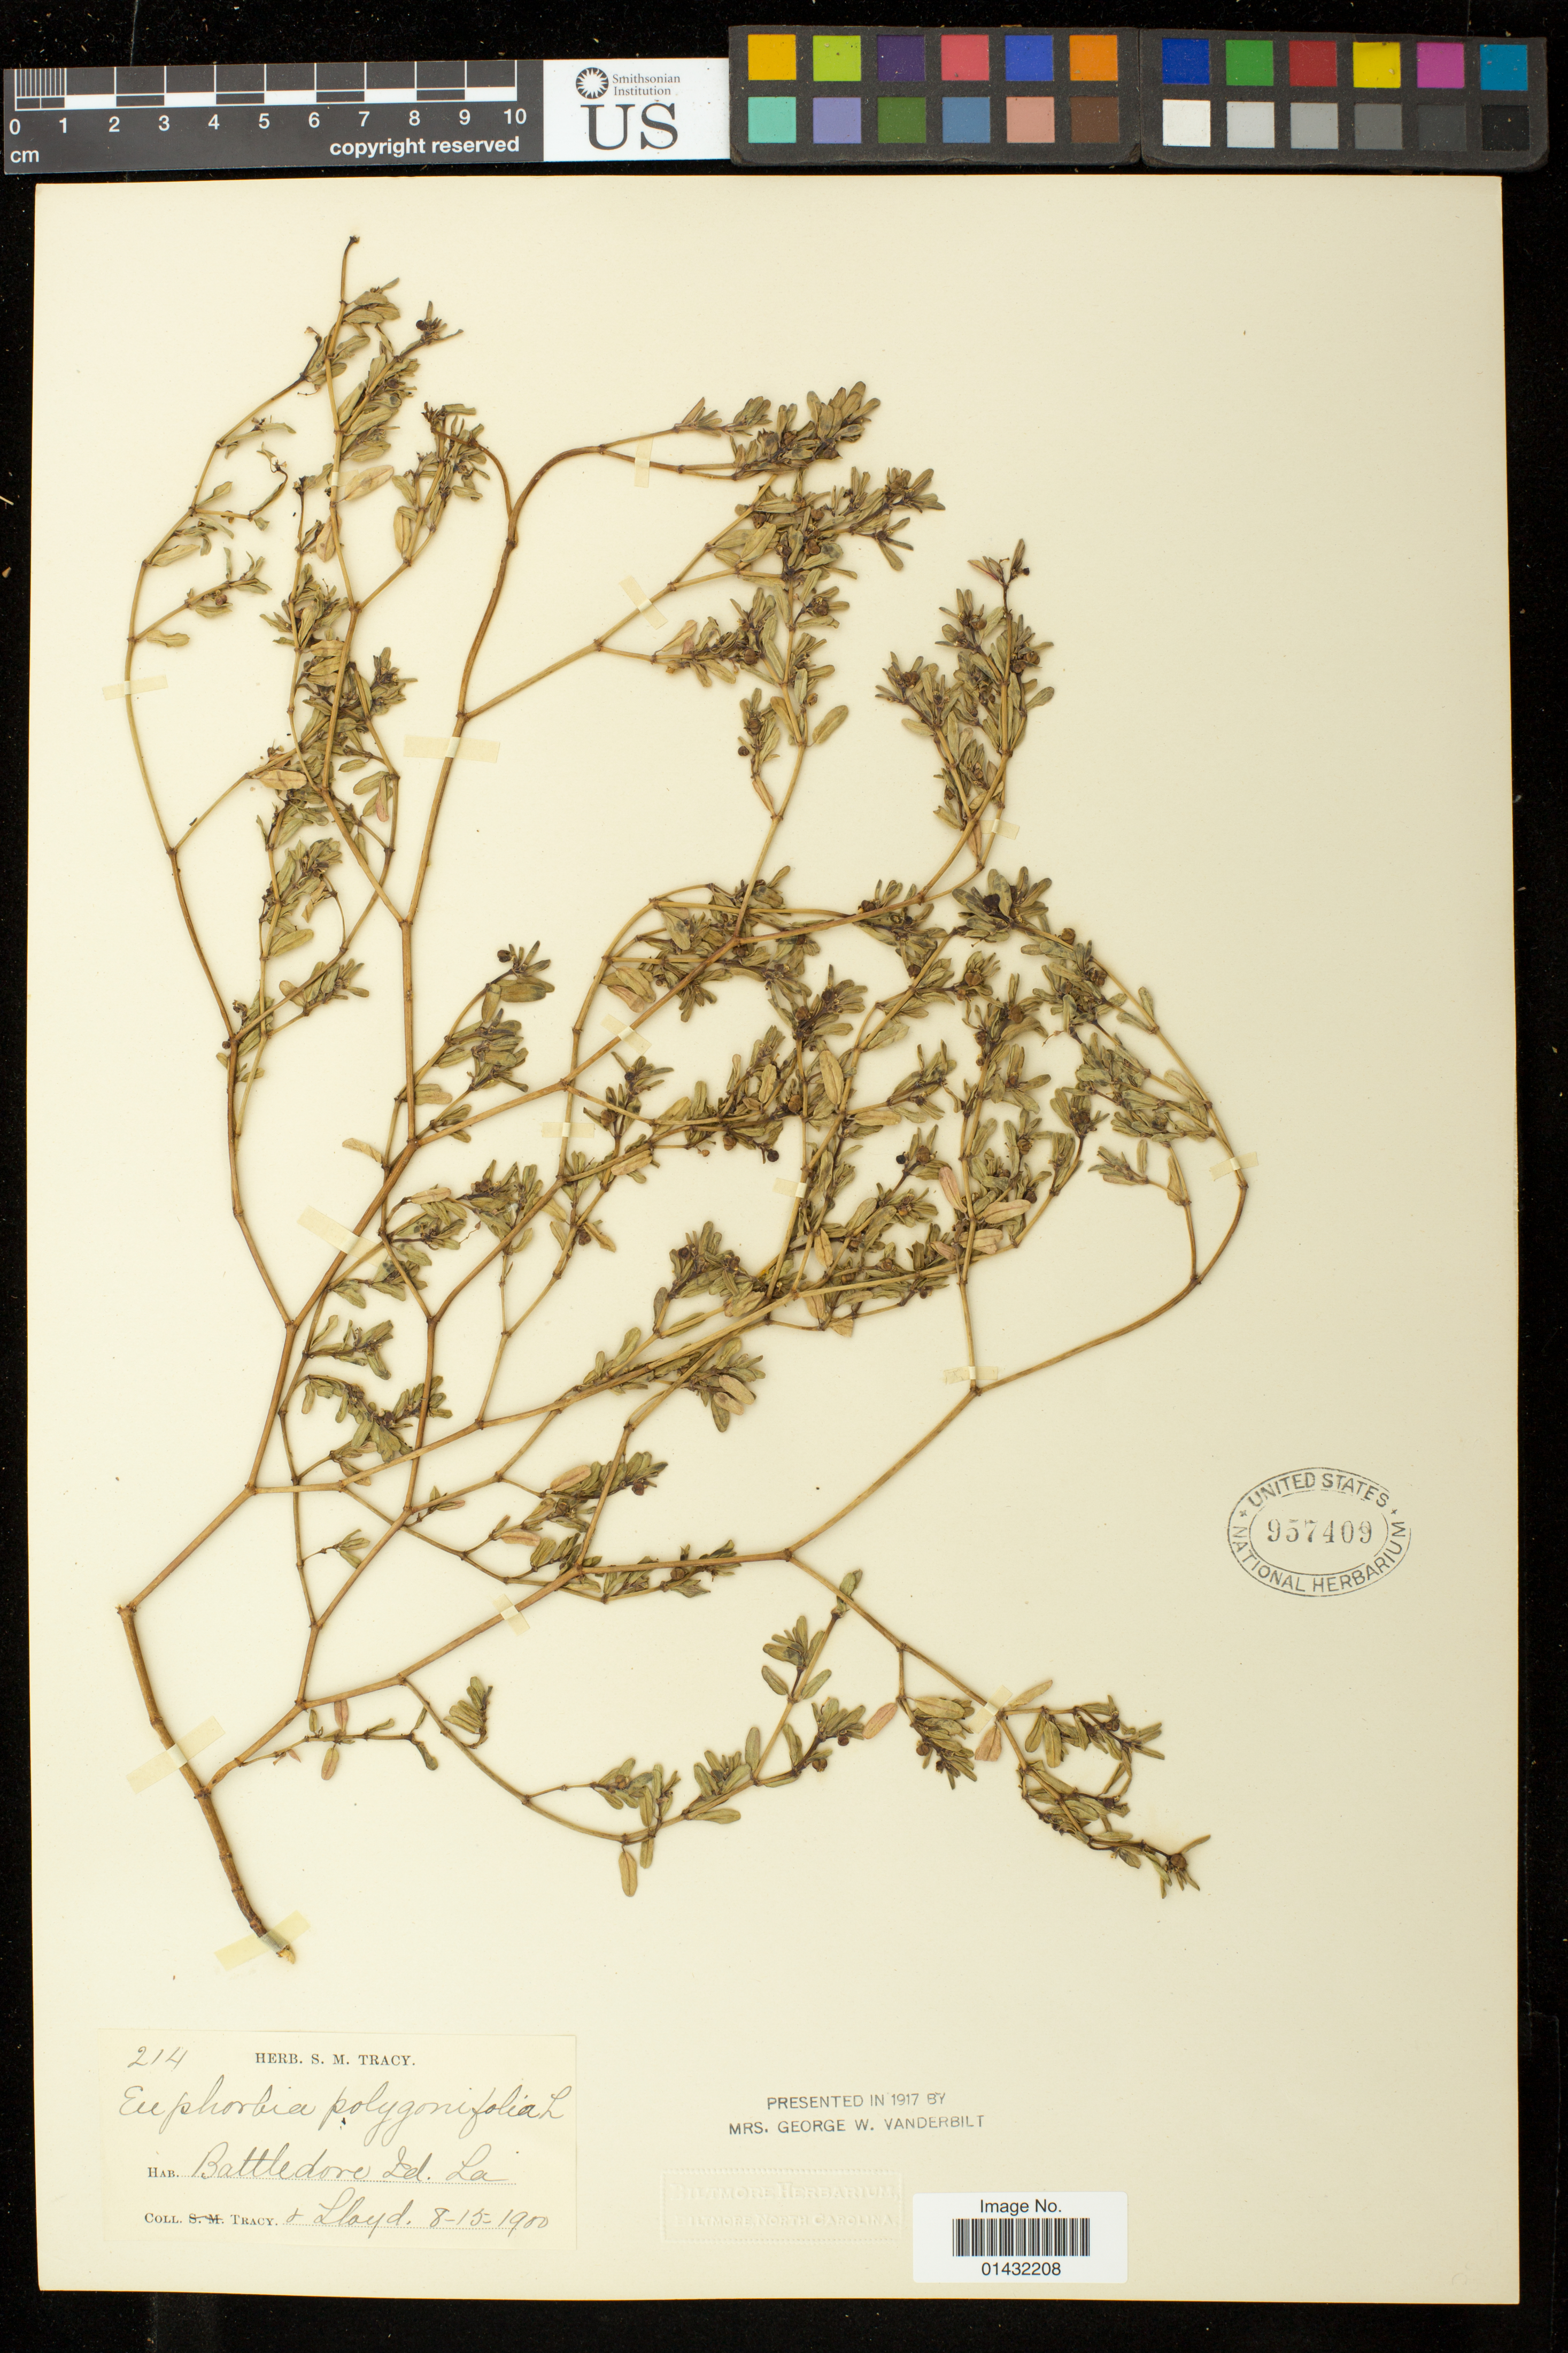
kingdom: Plantae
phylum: Tracheophyta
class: Magnoliopsida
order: Malpighiales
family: Euphorbiaceae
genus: Euphorbia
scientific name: Euphorbia bombensis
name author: Jacq.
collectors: -. Tracy & -- Lloyd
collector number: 214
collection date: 1900-08-15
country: United States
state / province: Louisiana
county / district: Plaquemines Parish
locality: Battledore Id.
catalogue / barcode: US 957409